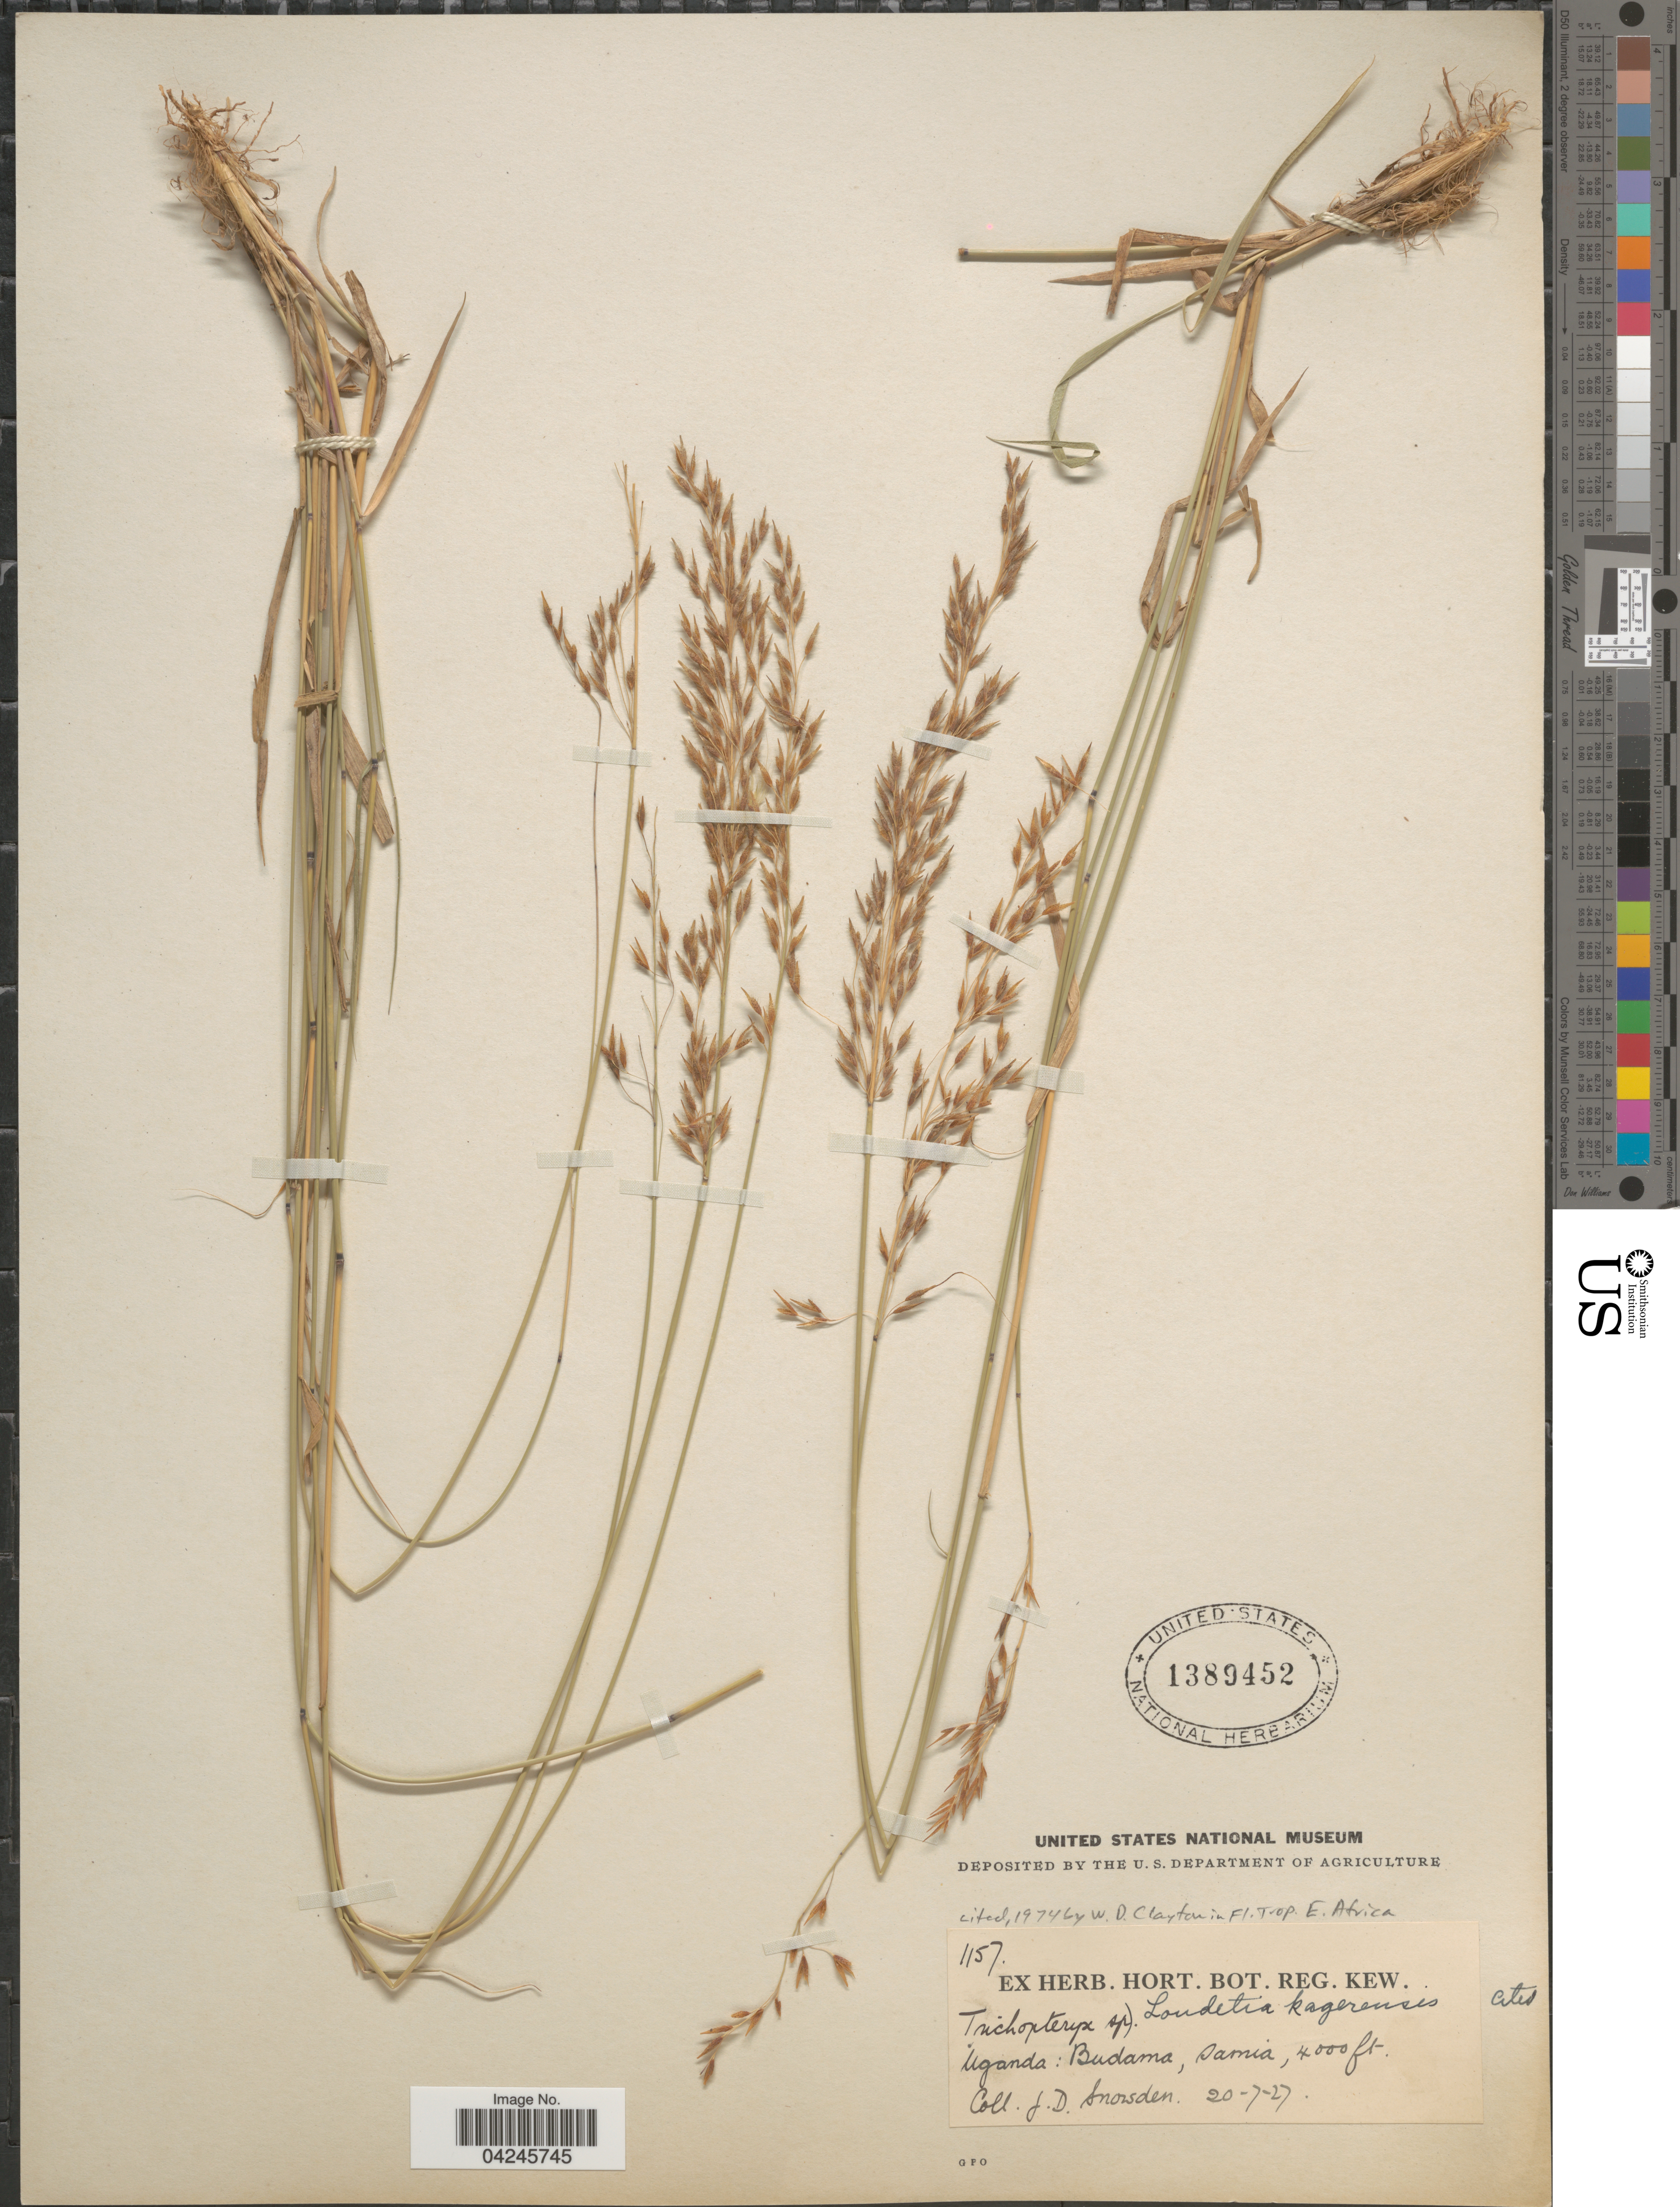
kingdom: Plantae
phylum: Tracheophyta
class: Liliopsida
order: Poales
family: Poaceae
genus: Loudetia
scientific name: Loudetia kagerensis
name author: (K. Schum.) Hutch.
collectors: J. Snowden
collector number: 1157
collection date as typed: Transcribed d/m/y: 20/7/27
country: Uganda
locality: Budama, Samia.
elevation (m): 1219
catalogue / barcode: US 1389452